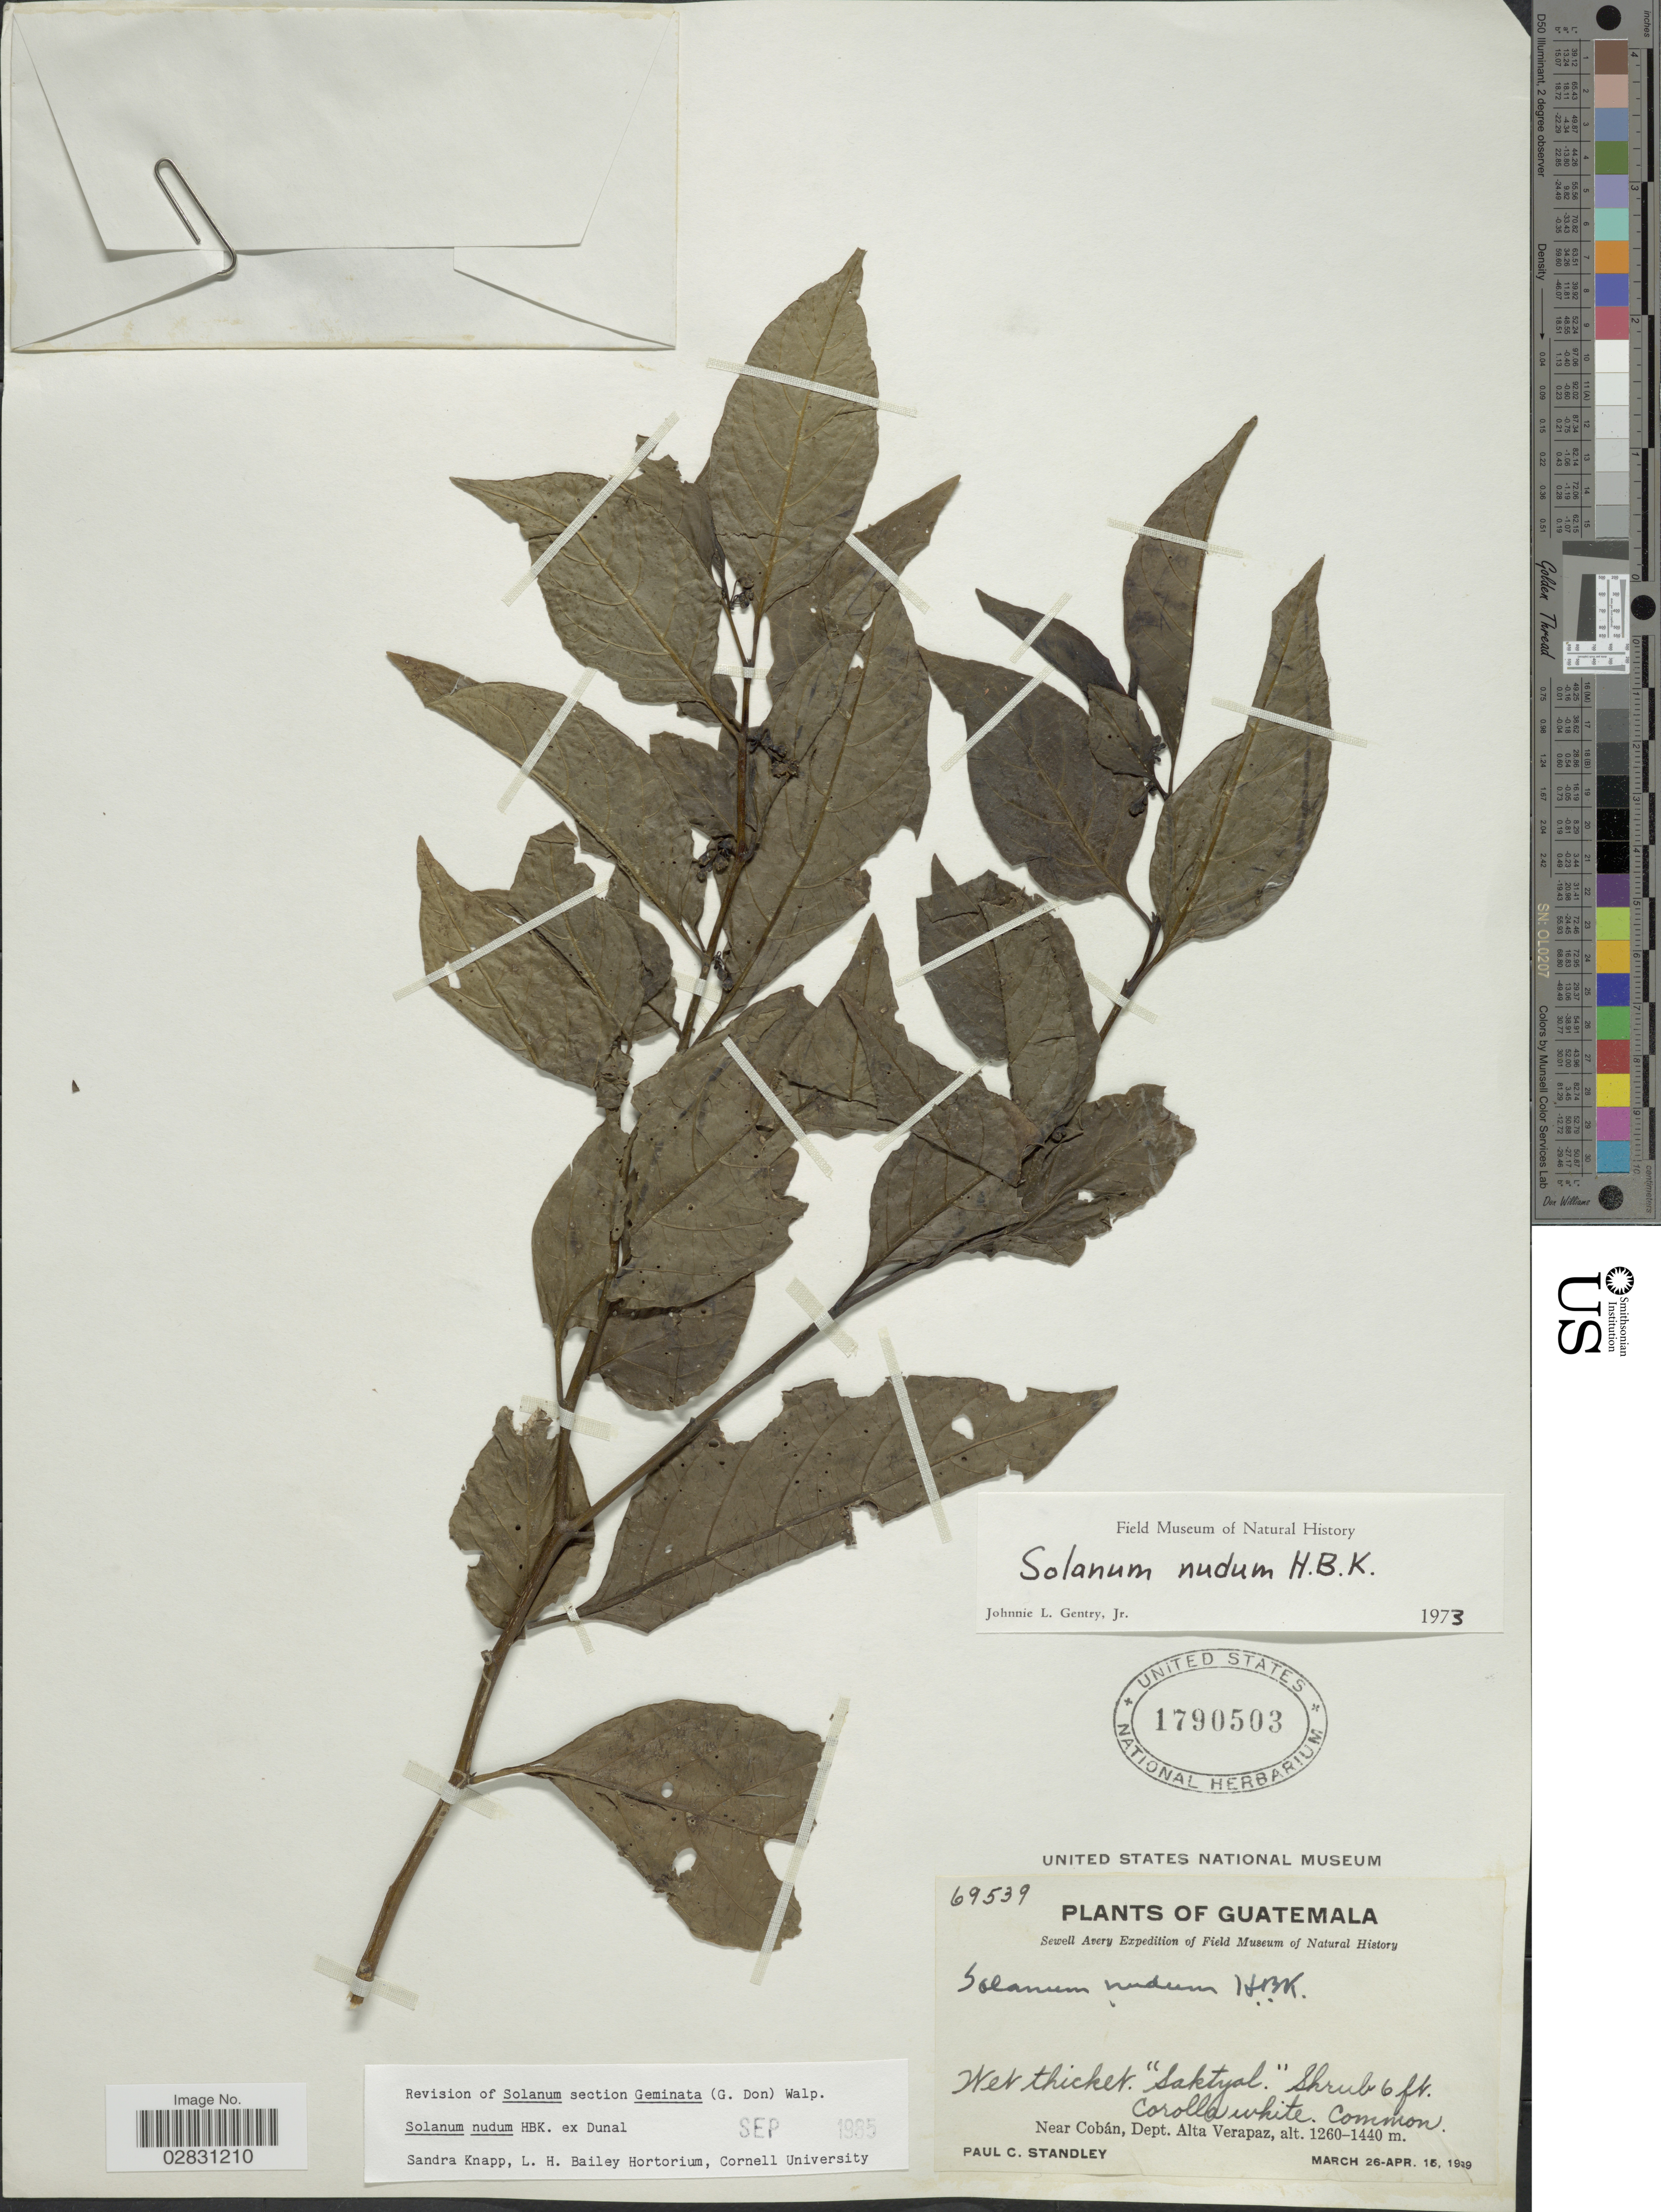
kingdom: Plantae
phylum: Tracheophyta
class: Magnoliopsida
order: Solanales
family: Solanaceae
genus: Solanum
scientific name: Solanum nudum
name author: Humb. & Bonpl. ex Dunal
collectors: P. C. Standley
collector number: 69539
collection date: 1939-03-26/1939-04-15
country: Guatemala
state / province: Alta Verapaz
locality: Near Cobán, Dept. Alta Verapaz.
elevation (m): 1260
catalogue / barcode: US 1790503